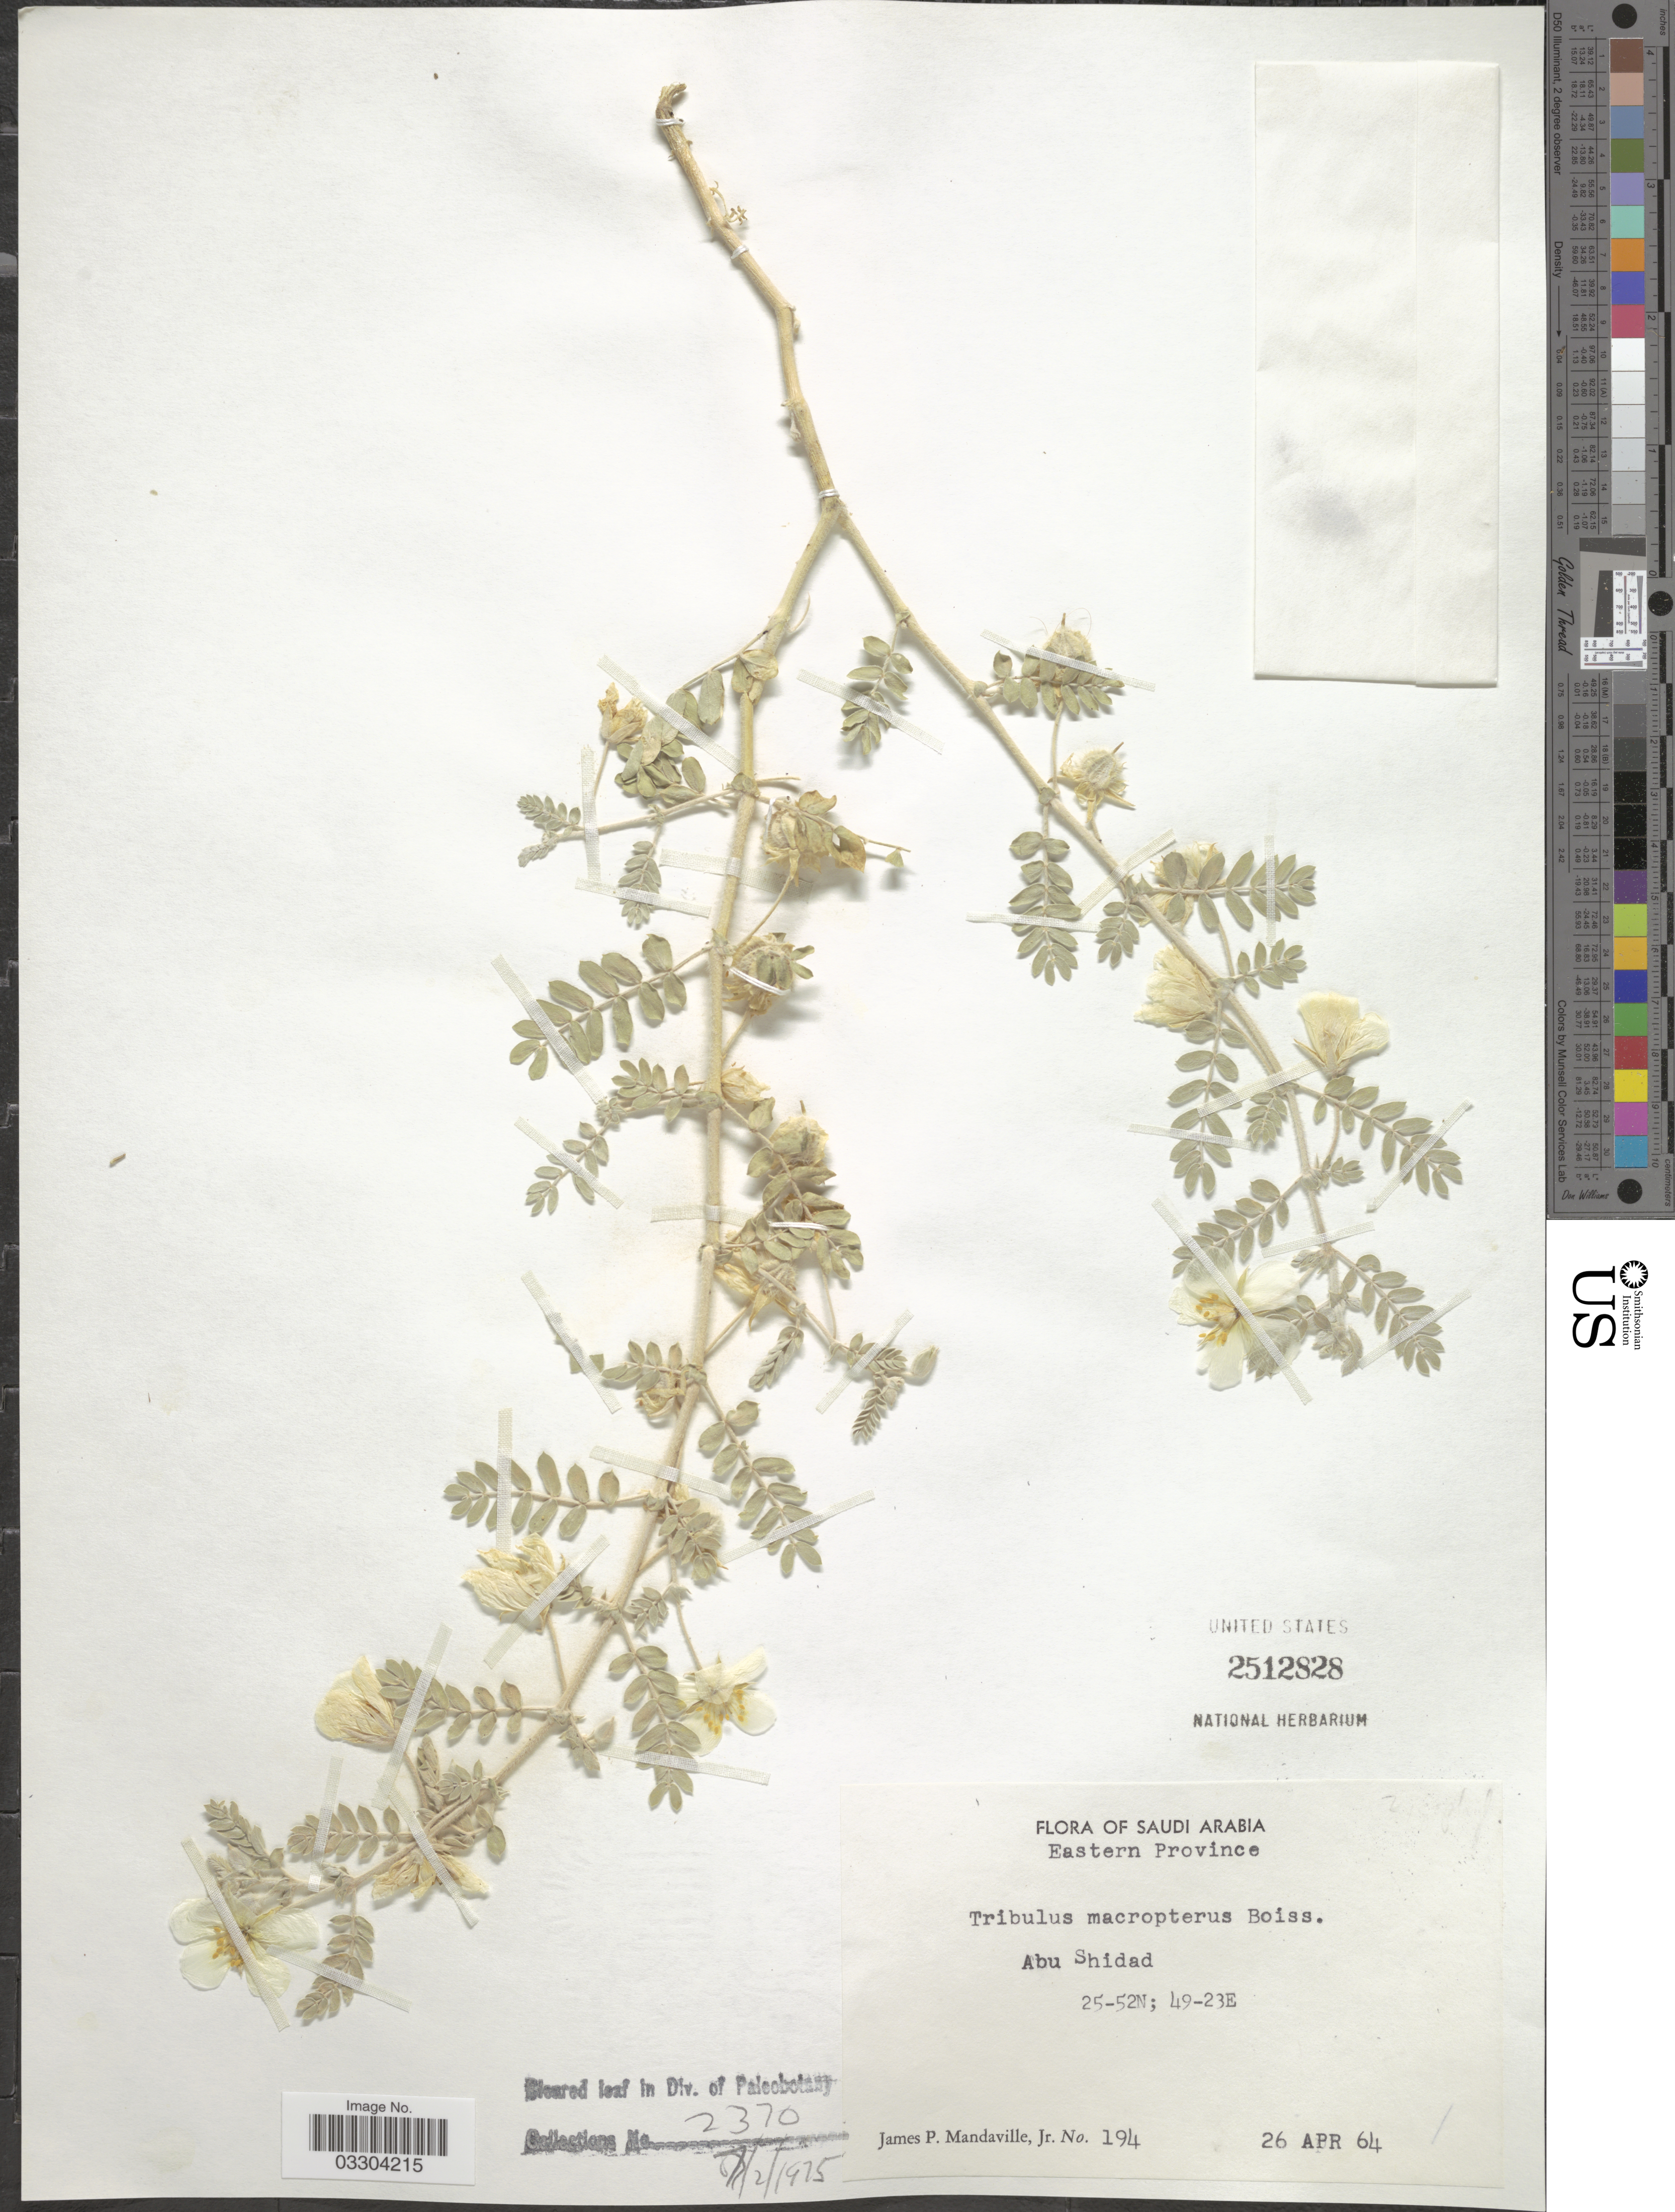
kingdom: Plantae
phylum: Tracheophyta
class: Magnoliopsida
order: Zygophyllales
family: Zygophyllaceae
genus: Tribulus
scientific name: Tribulus macropterus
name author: Boiss.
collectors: J. Mandaville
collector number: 194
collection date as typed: Transcribed d/m/y: 26/4/64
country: Saudi Arabia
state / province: Ash Sharqiyah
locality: Eastern Province, Abu Shidad.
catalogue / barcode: US 2512828